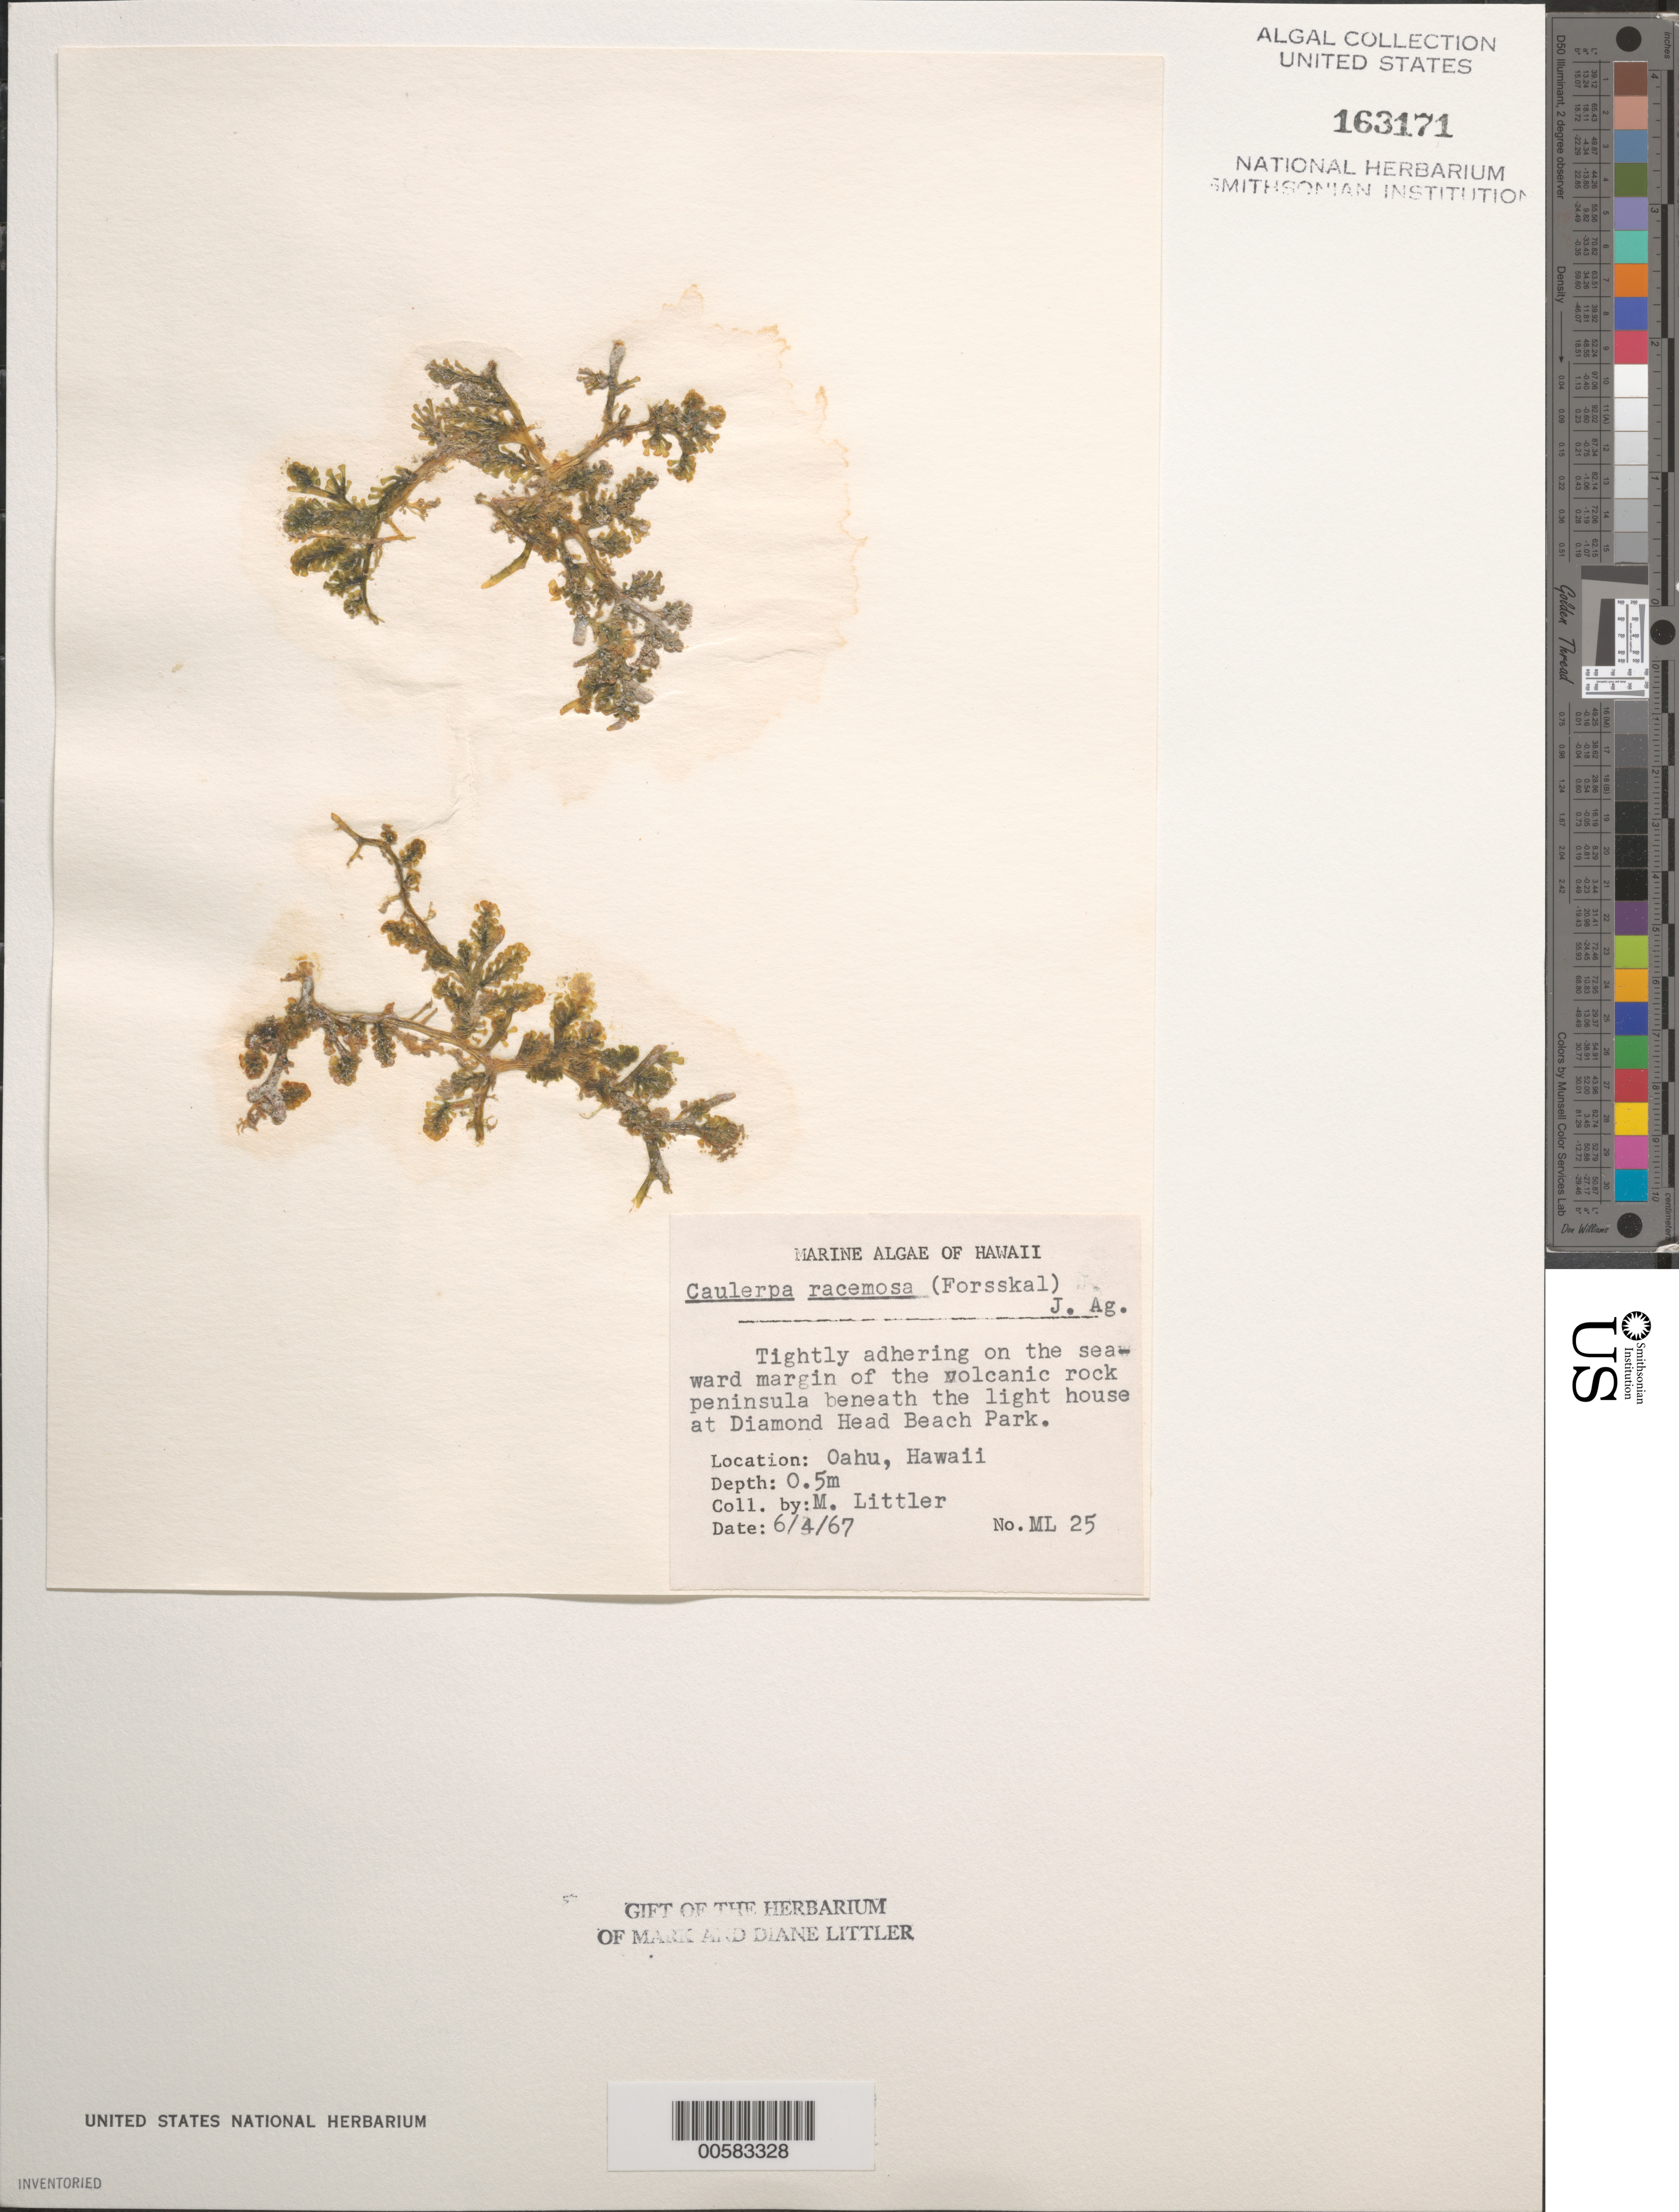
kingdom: Plantae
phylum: Chlorophyta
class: Ulvophyceae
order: Bryopsidales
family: Caulerpaceae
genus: Caulerpa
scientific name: Caulerpa racemosa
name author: (Forssk.) J. Agardh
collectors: M. M. Littler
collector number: ML 25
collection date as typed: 04 Jun 1967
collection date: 1967-06-04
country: United States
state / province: Hawaii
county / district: Honolulu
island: Oahu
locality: Diamond Head Beach Park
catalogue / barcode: US 163171